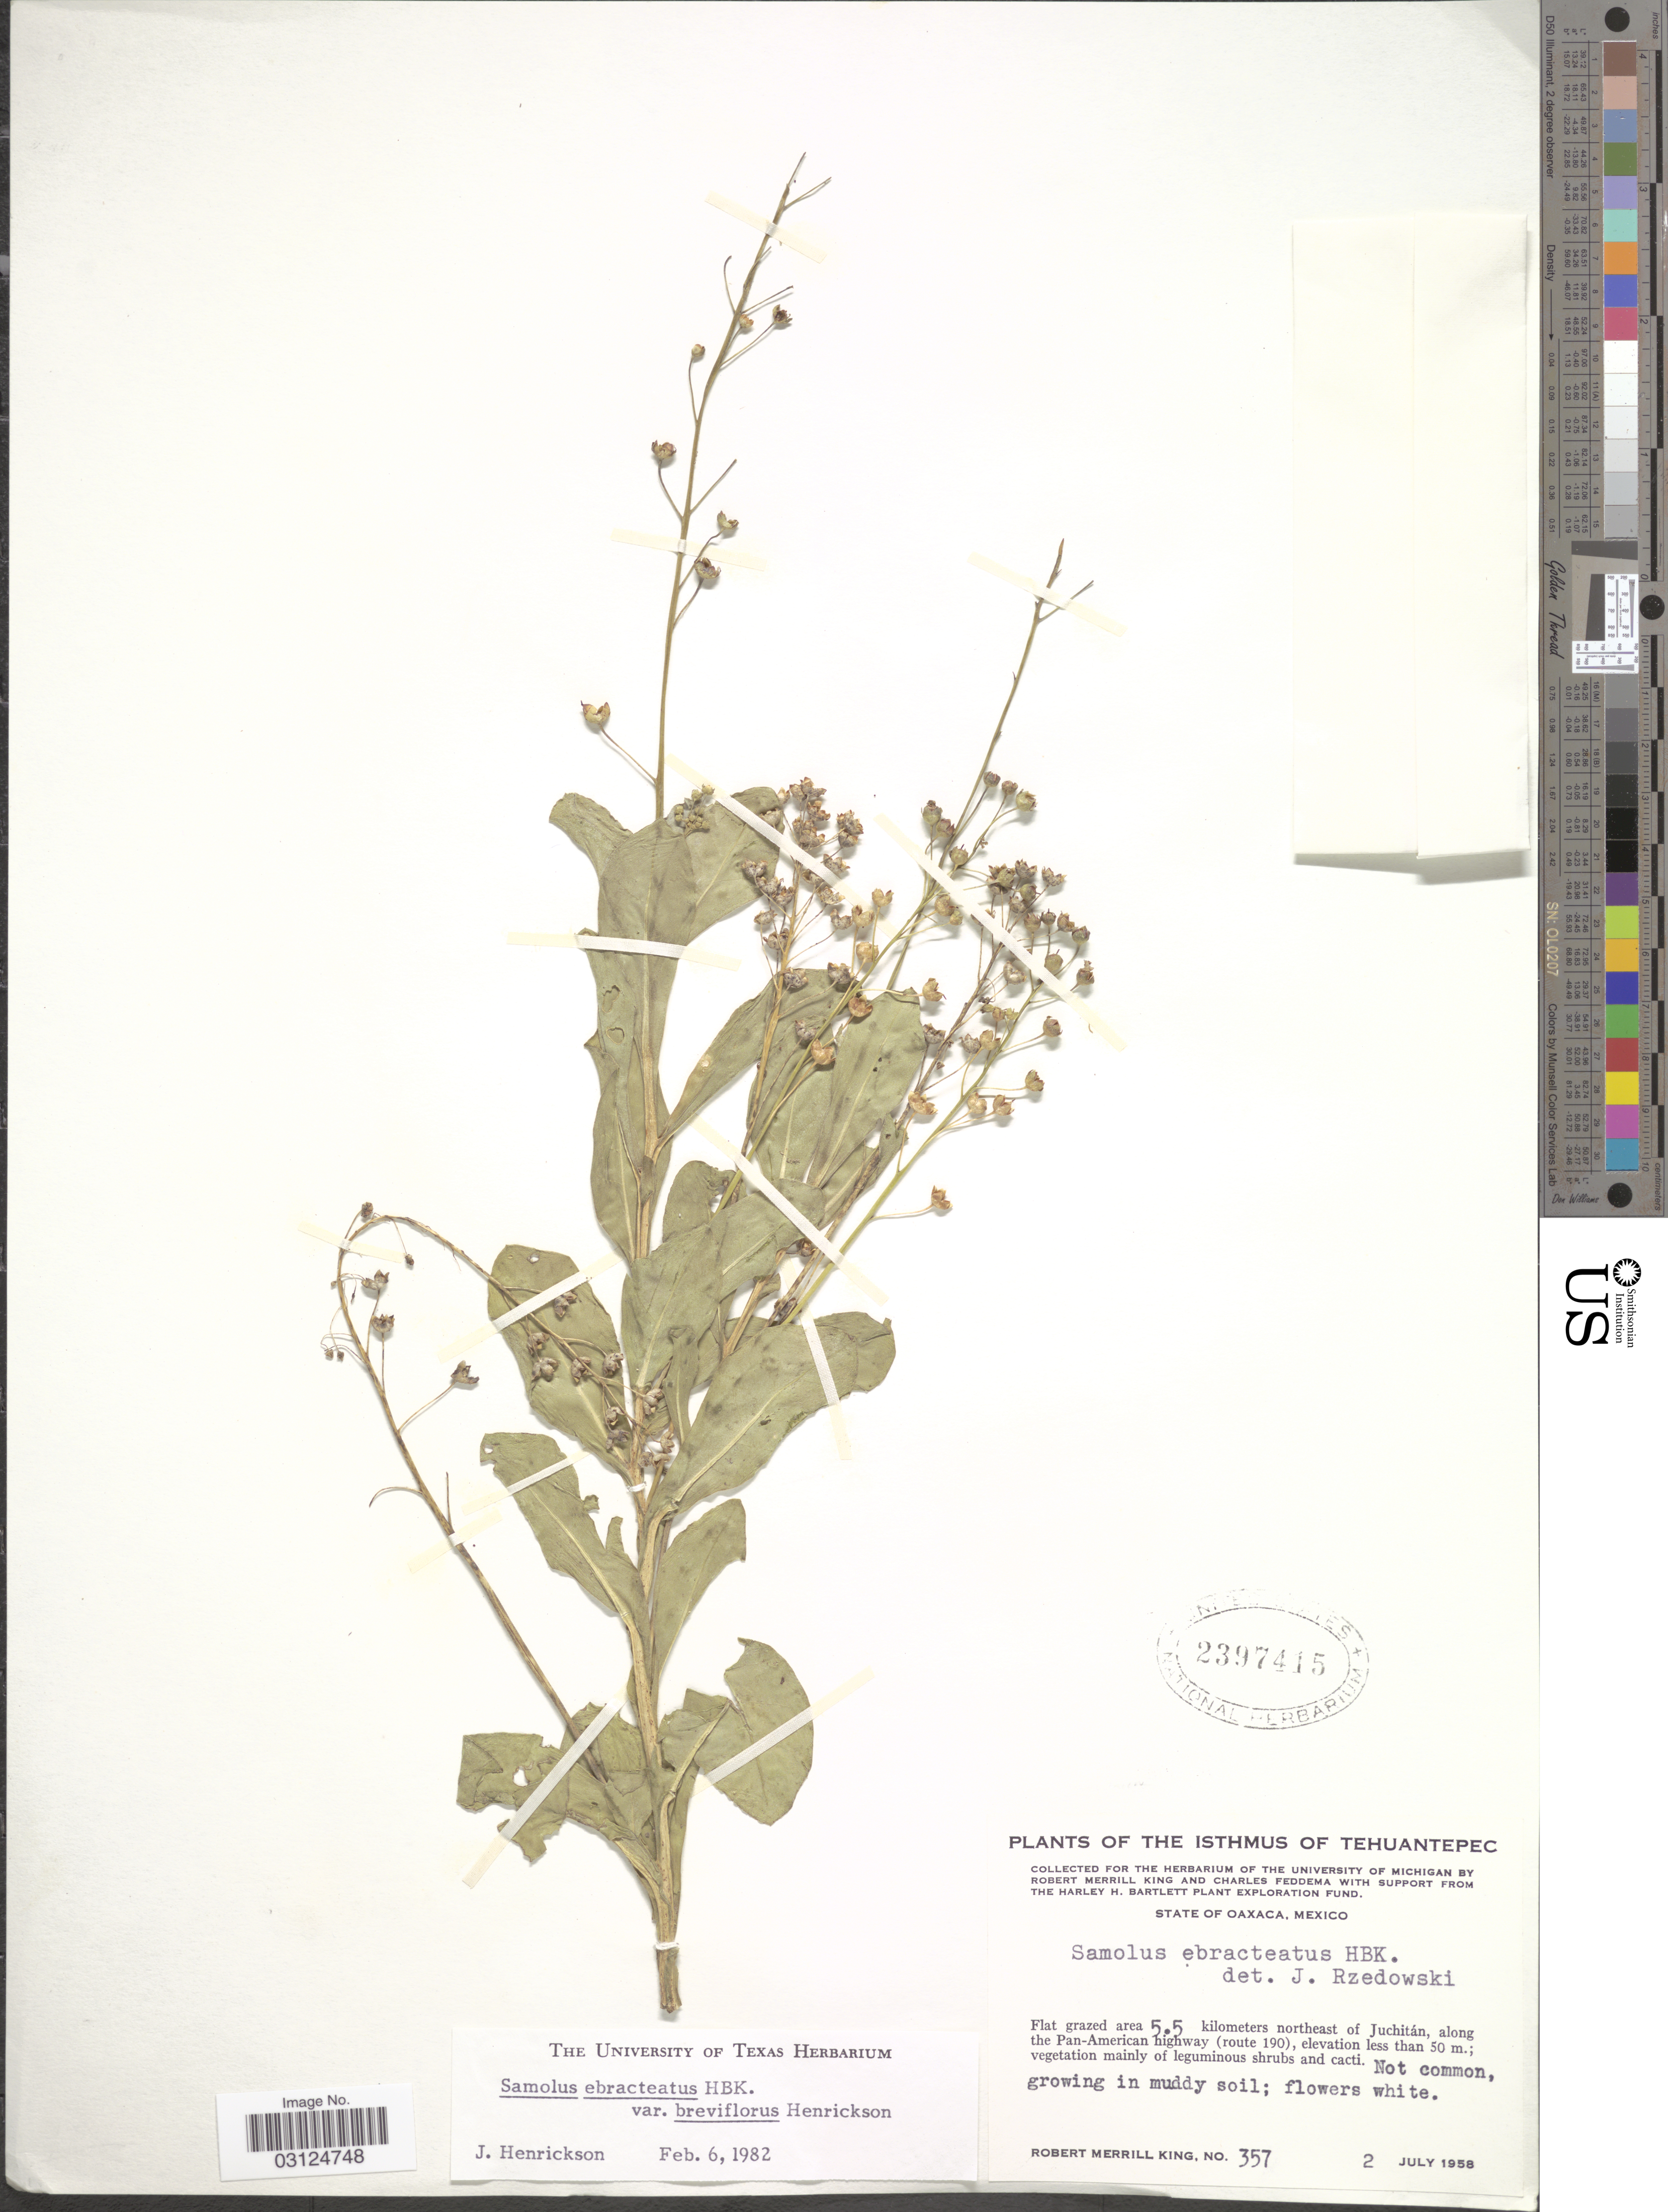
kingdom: Plantae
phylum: Tracheophyta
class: Magnoliopsida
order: Ericales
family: Primulaceae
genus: Samolus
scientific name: Samolus ebracteatus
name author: Kunth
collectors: R. M. King & C. Feddema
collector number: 357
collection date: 1958-07-02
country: Mexico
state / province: Oaxaca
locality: The Isthmus of Tehuantepec. Flat grazed area 5.5 kilometers northeast of Juchitán, along the Pan-Amerian highway (route 190).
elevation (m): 50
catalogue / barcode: US 2397415